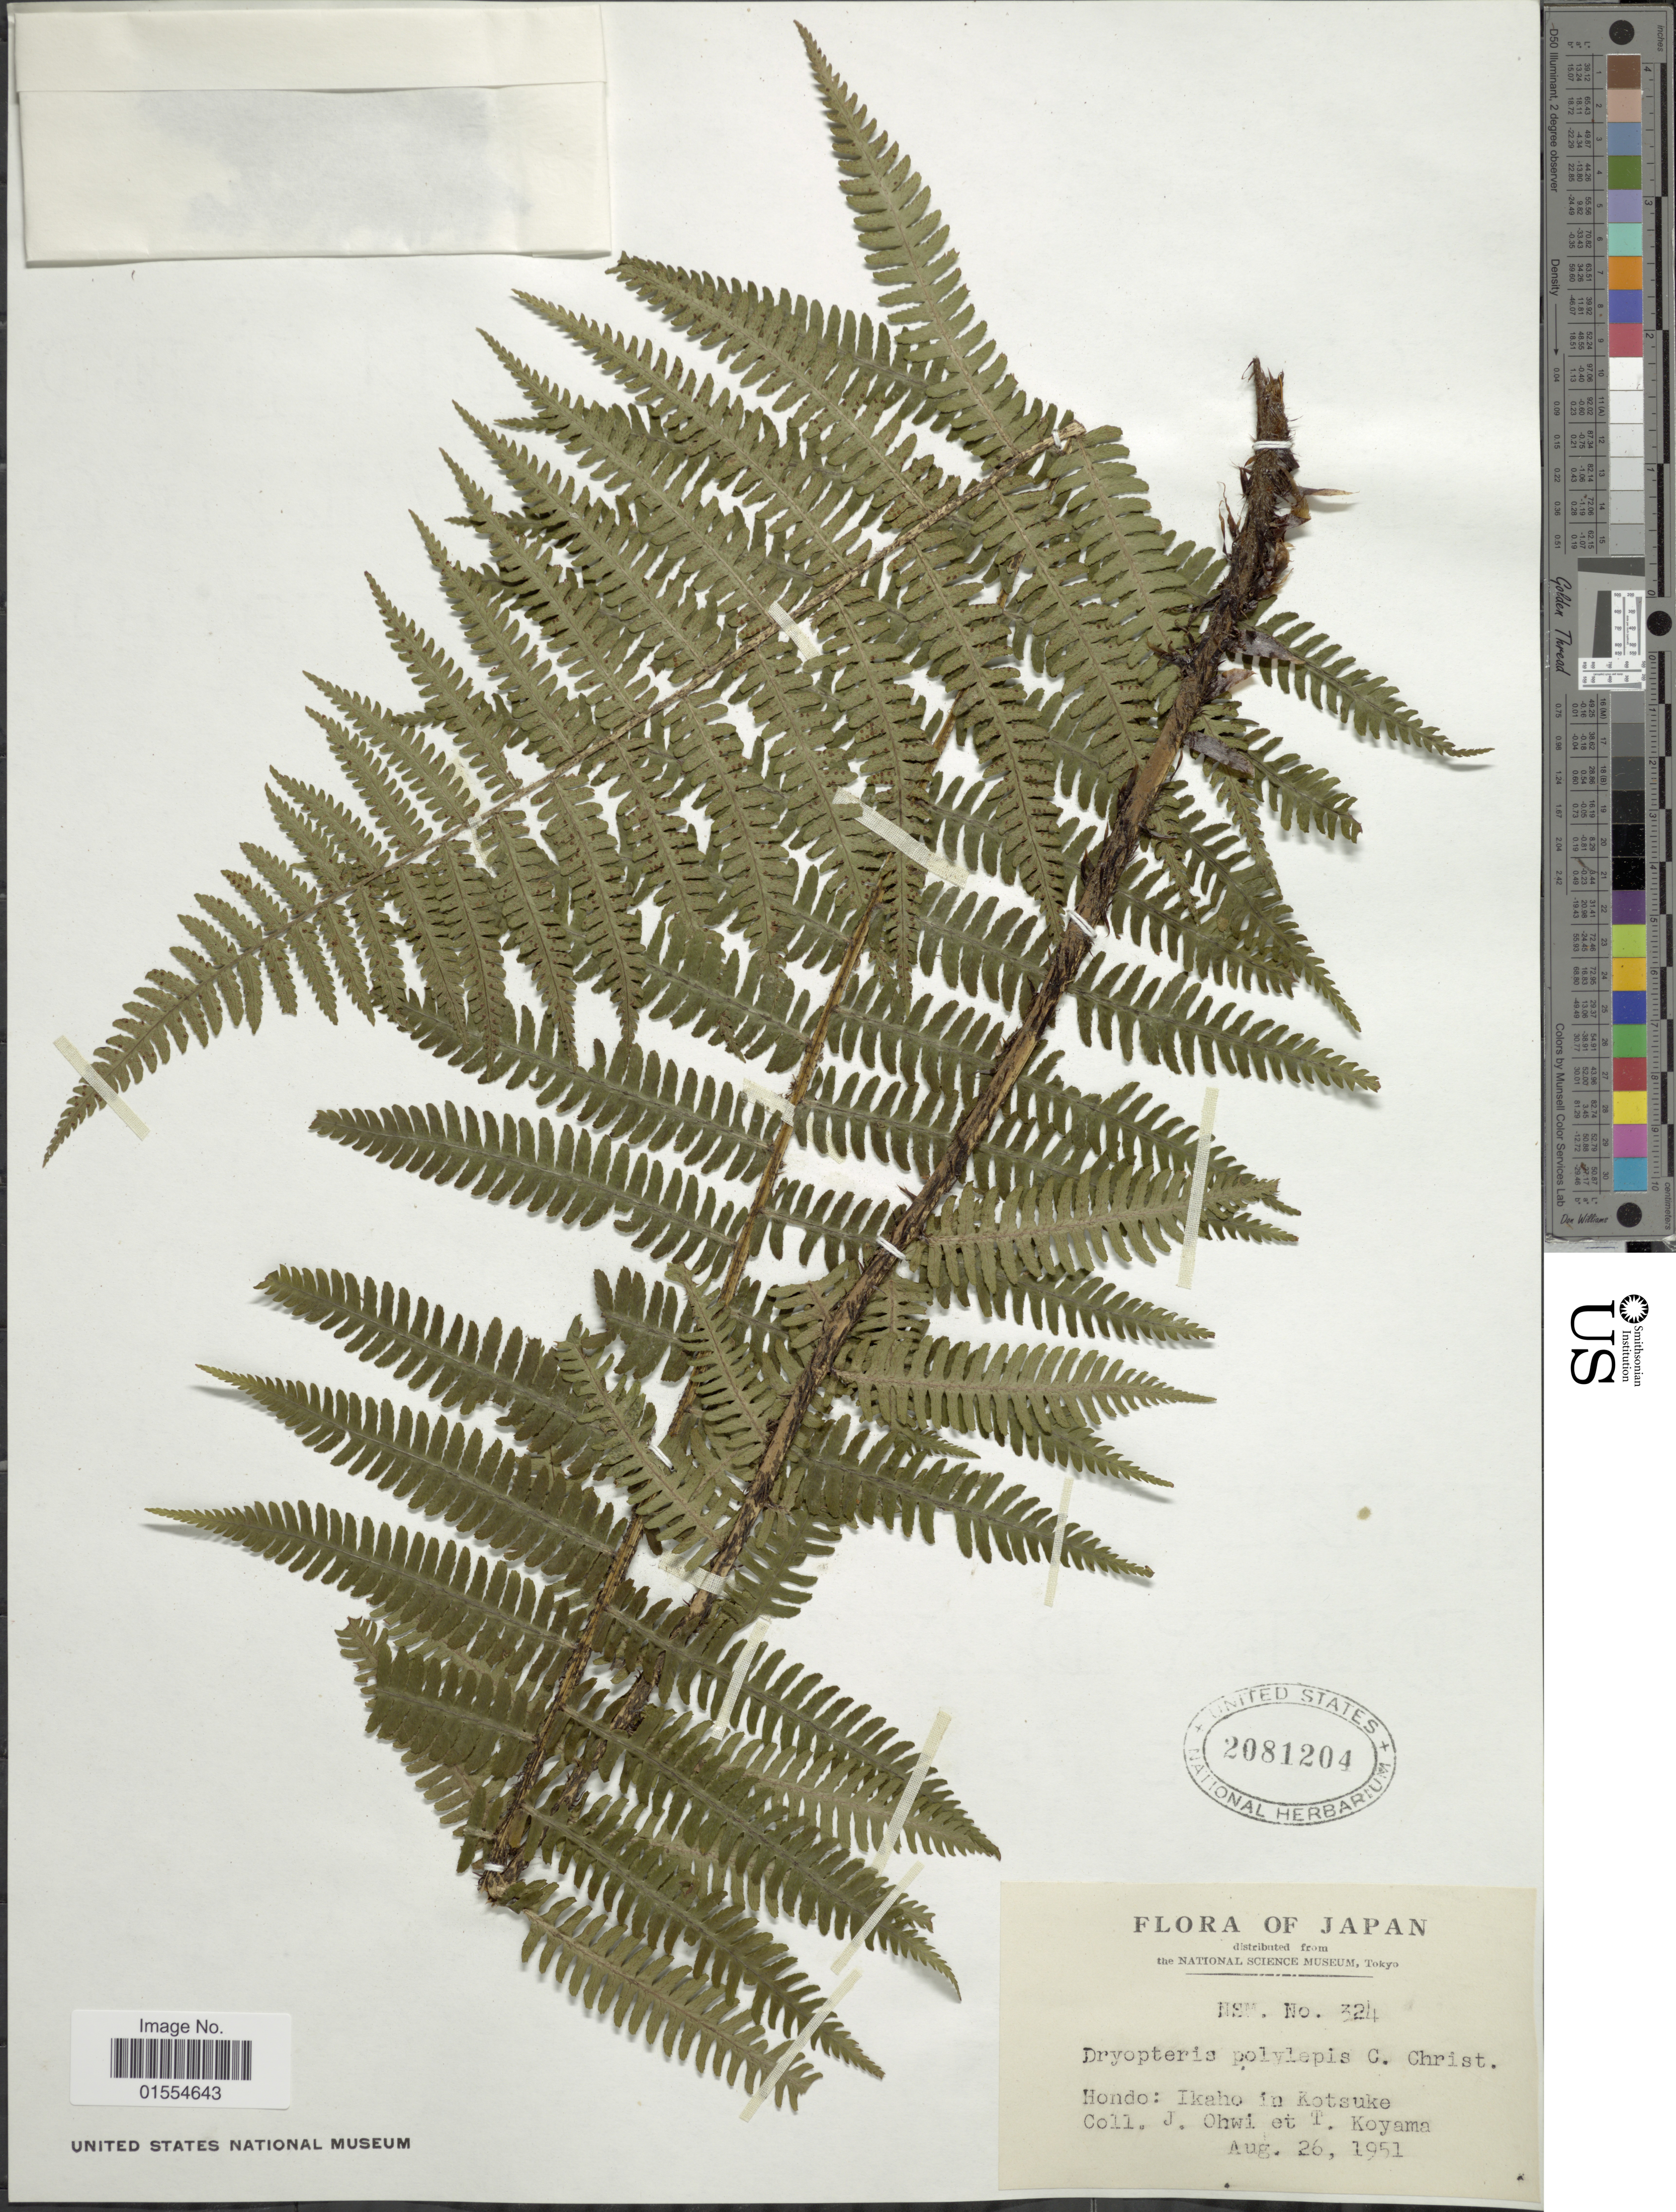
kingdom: Plantae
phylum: Tracheophyta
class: Polypodiopsida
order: Polypodiales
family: Dryopteridaceae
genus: Dryopteris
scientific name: Dryopteris polylepis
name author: (Franch. & Sav.) C. Chr.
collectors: J. Ohwi & T. Koyama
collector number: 324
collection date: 1951-08-26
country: Japan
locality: Hondo: Ikaho in Kotsuke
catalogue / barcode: US 2081204